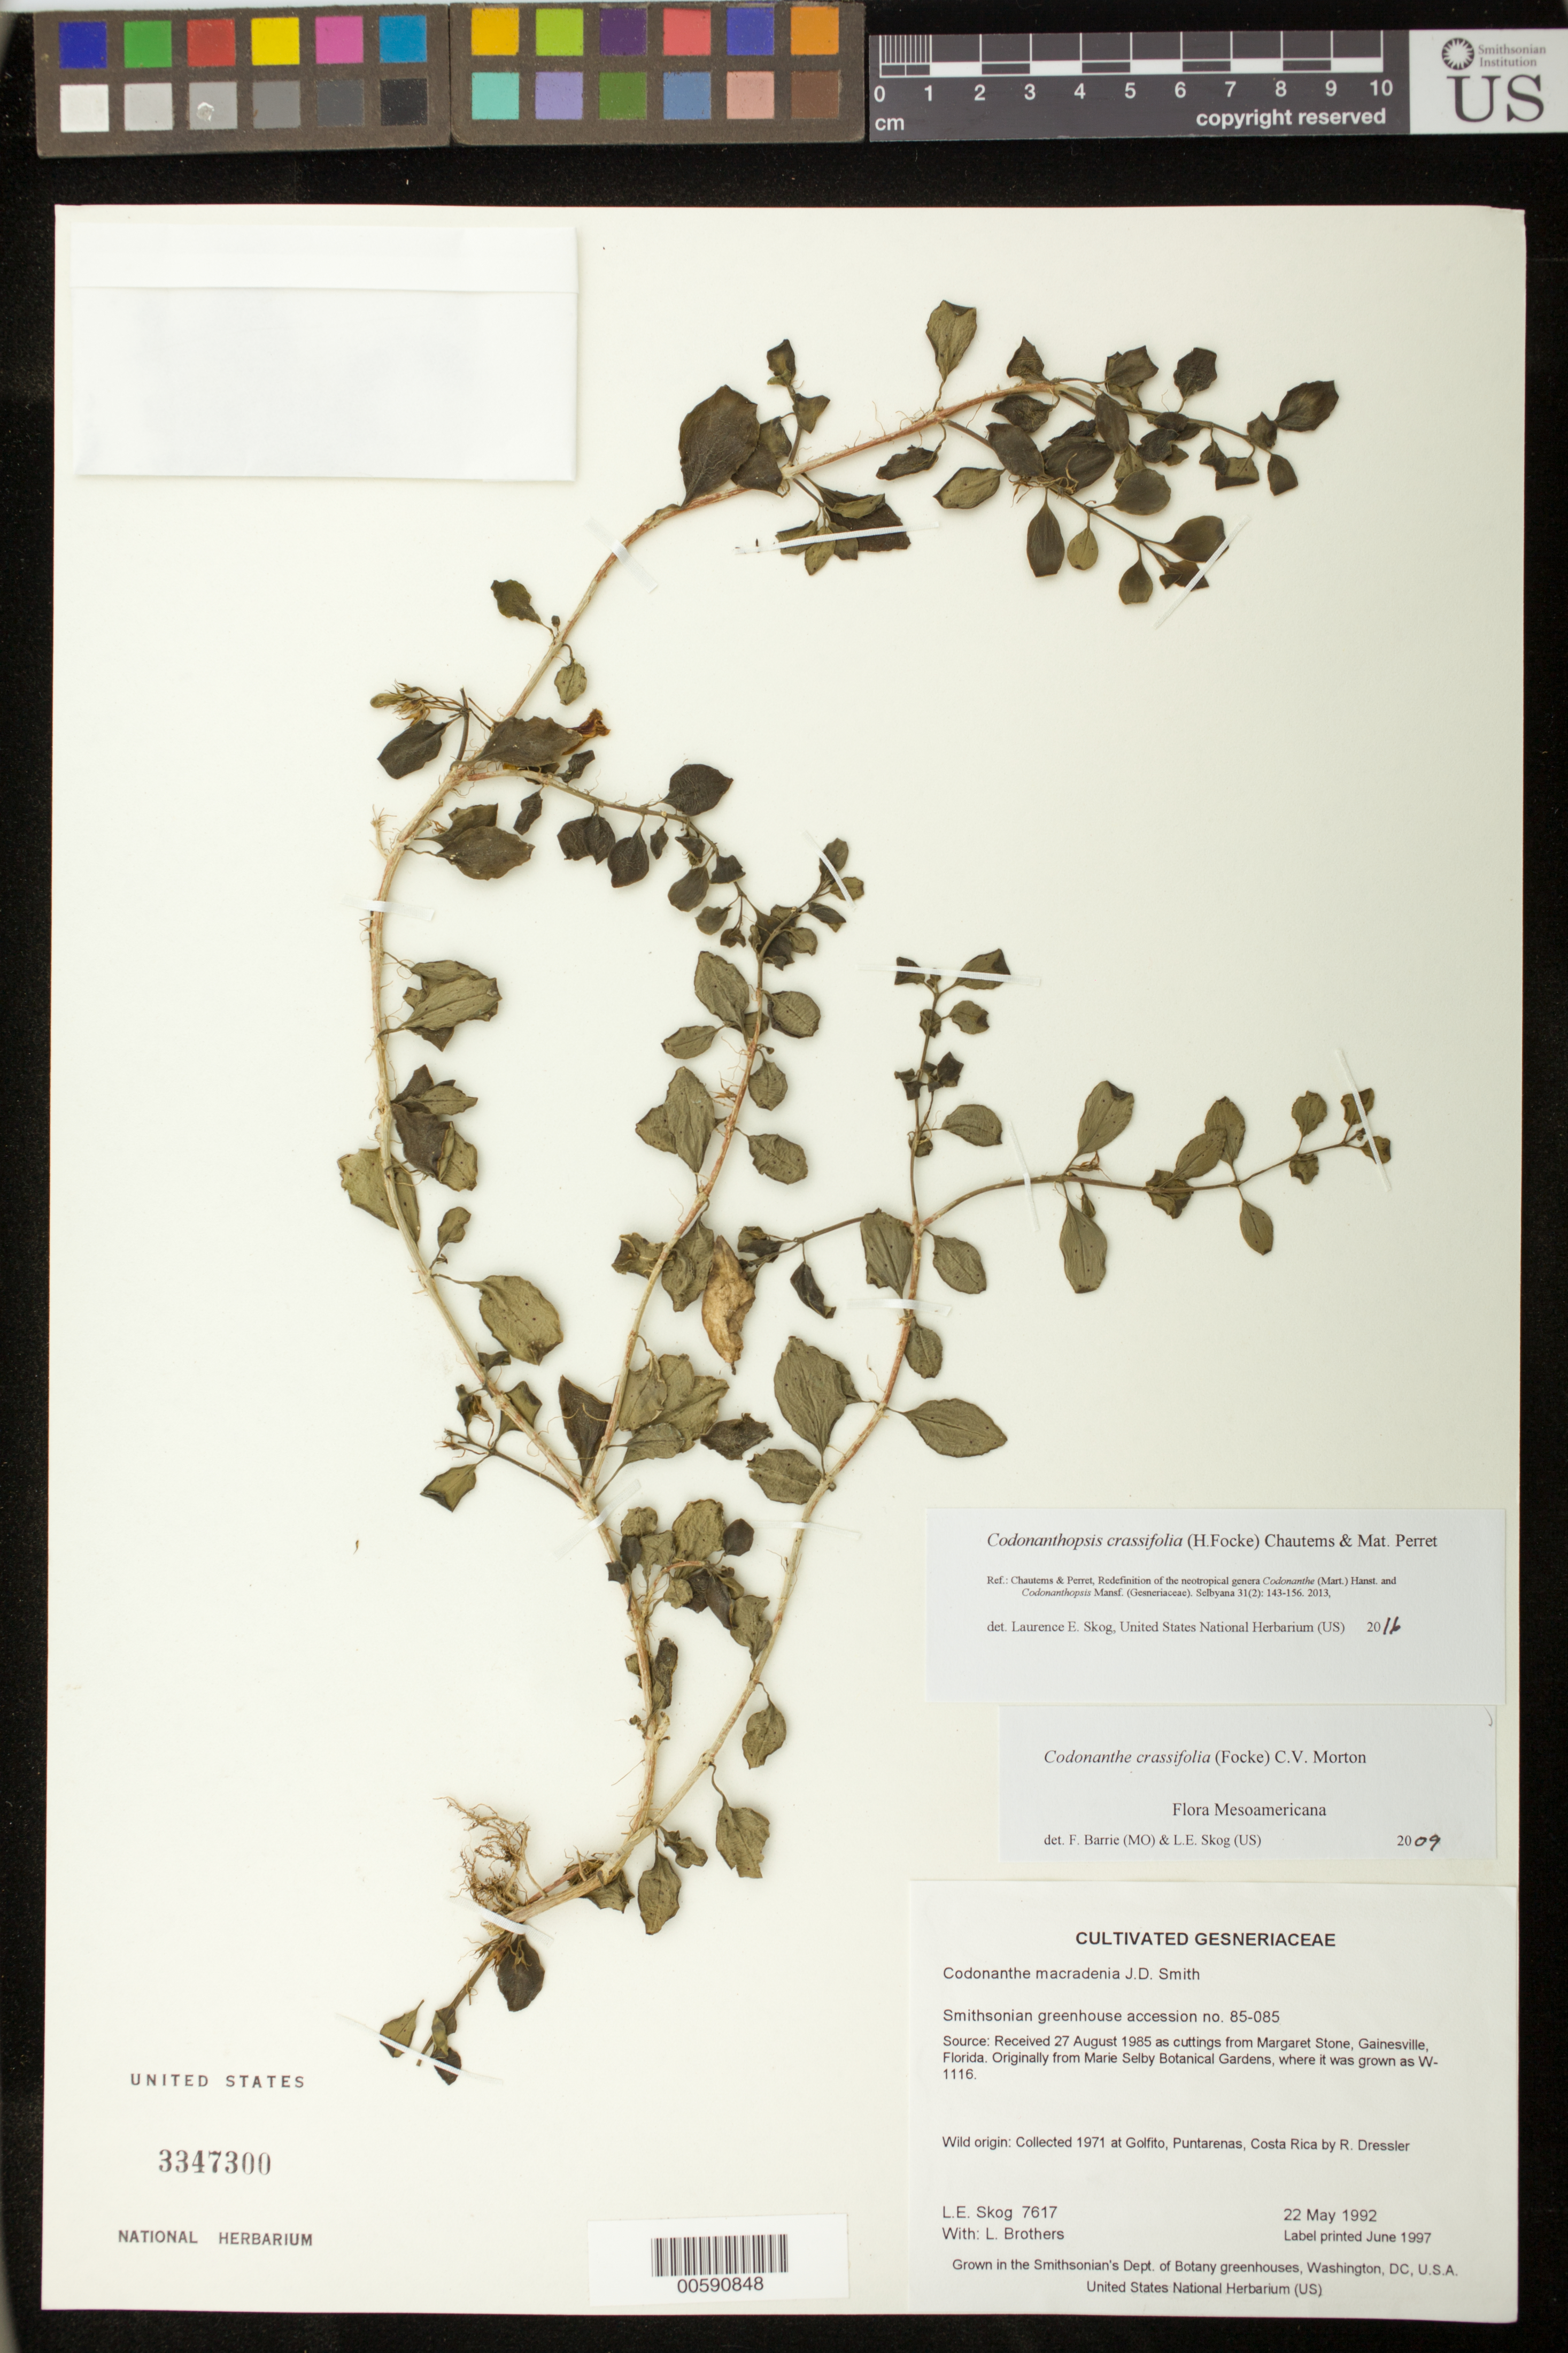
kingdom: Plantae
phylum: Tracheophyta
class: Magnoliopsida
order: Lamiales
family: Gesneriaceae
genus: Codonanthopsis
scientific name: Codonanthopsis crassifolia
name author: (H. Focke) Chautems & Mat.Perret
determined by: Skog, Laurence E.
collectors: L. E. Skog & L. Brothers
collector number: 7617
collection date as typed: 22 May 1992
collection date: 1992-05-22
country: Costa Rica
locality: Grown in the Smithsonian's Dept. of Botany greenhouses, Washington, DC, U.S.A.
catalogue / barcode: US 3347300